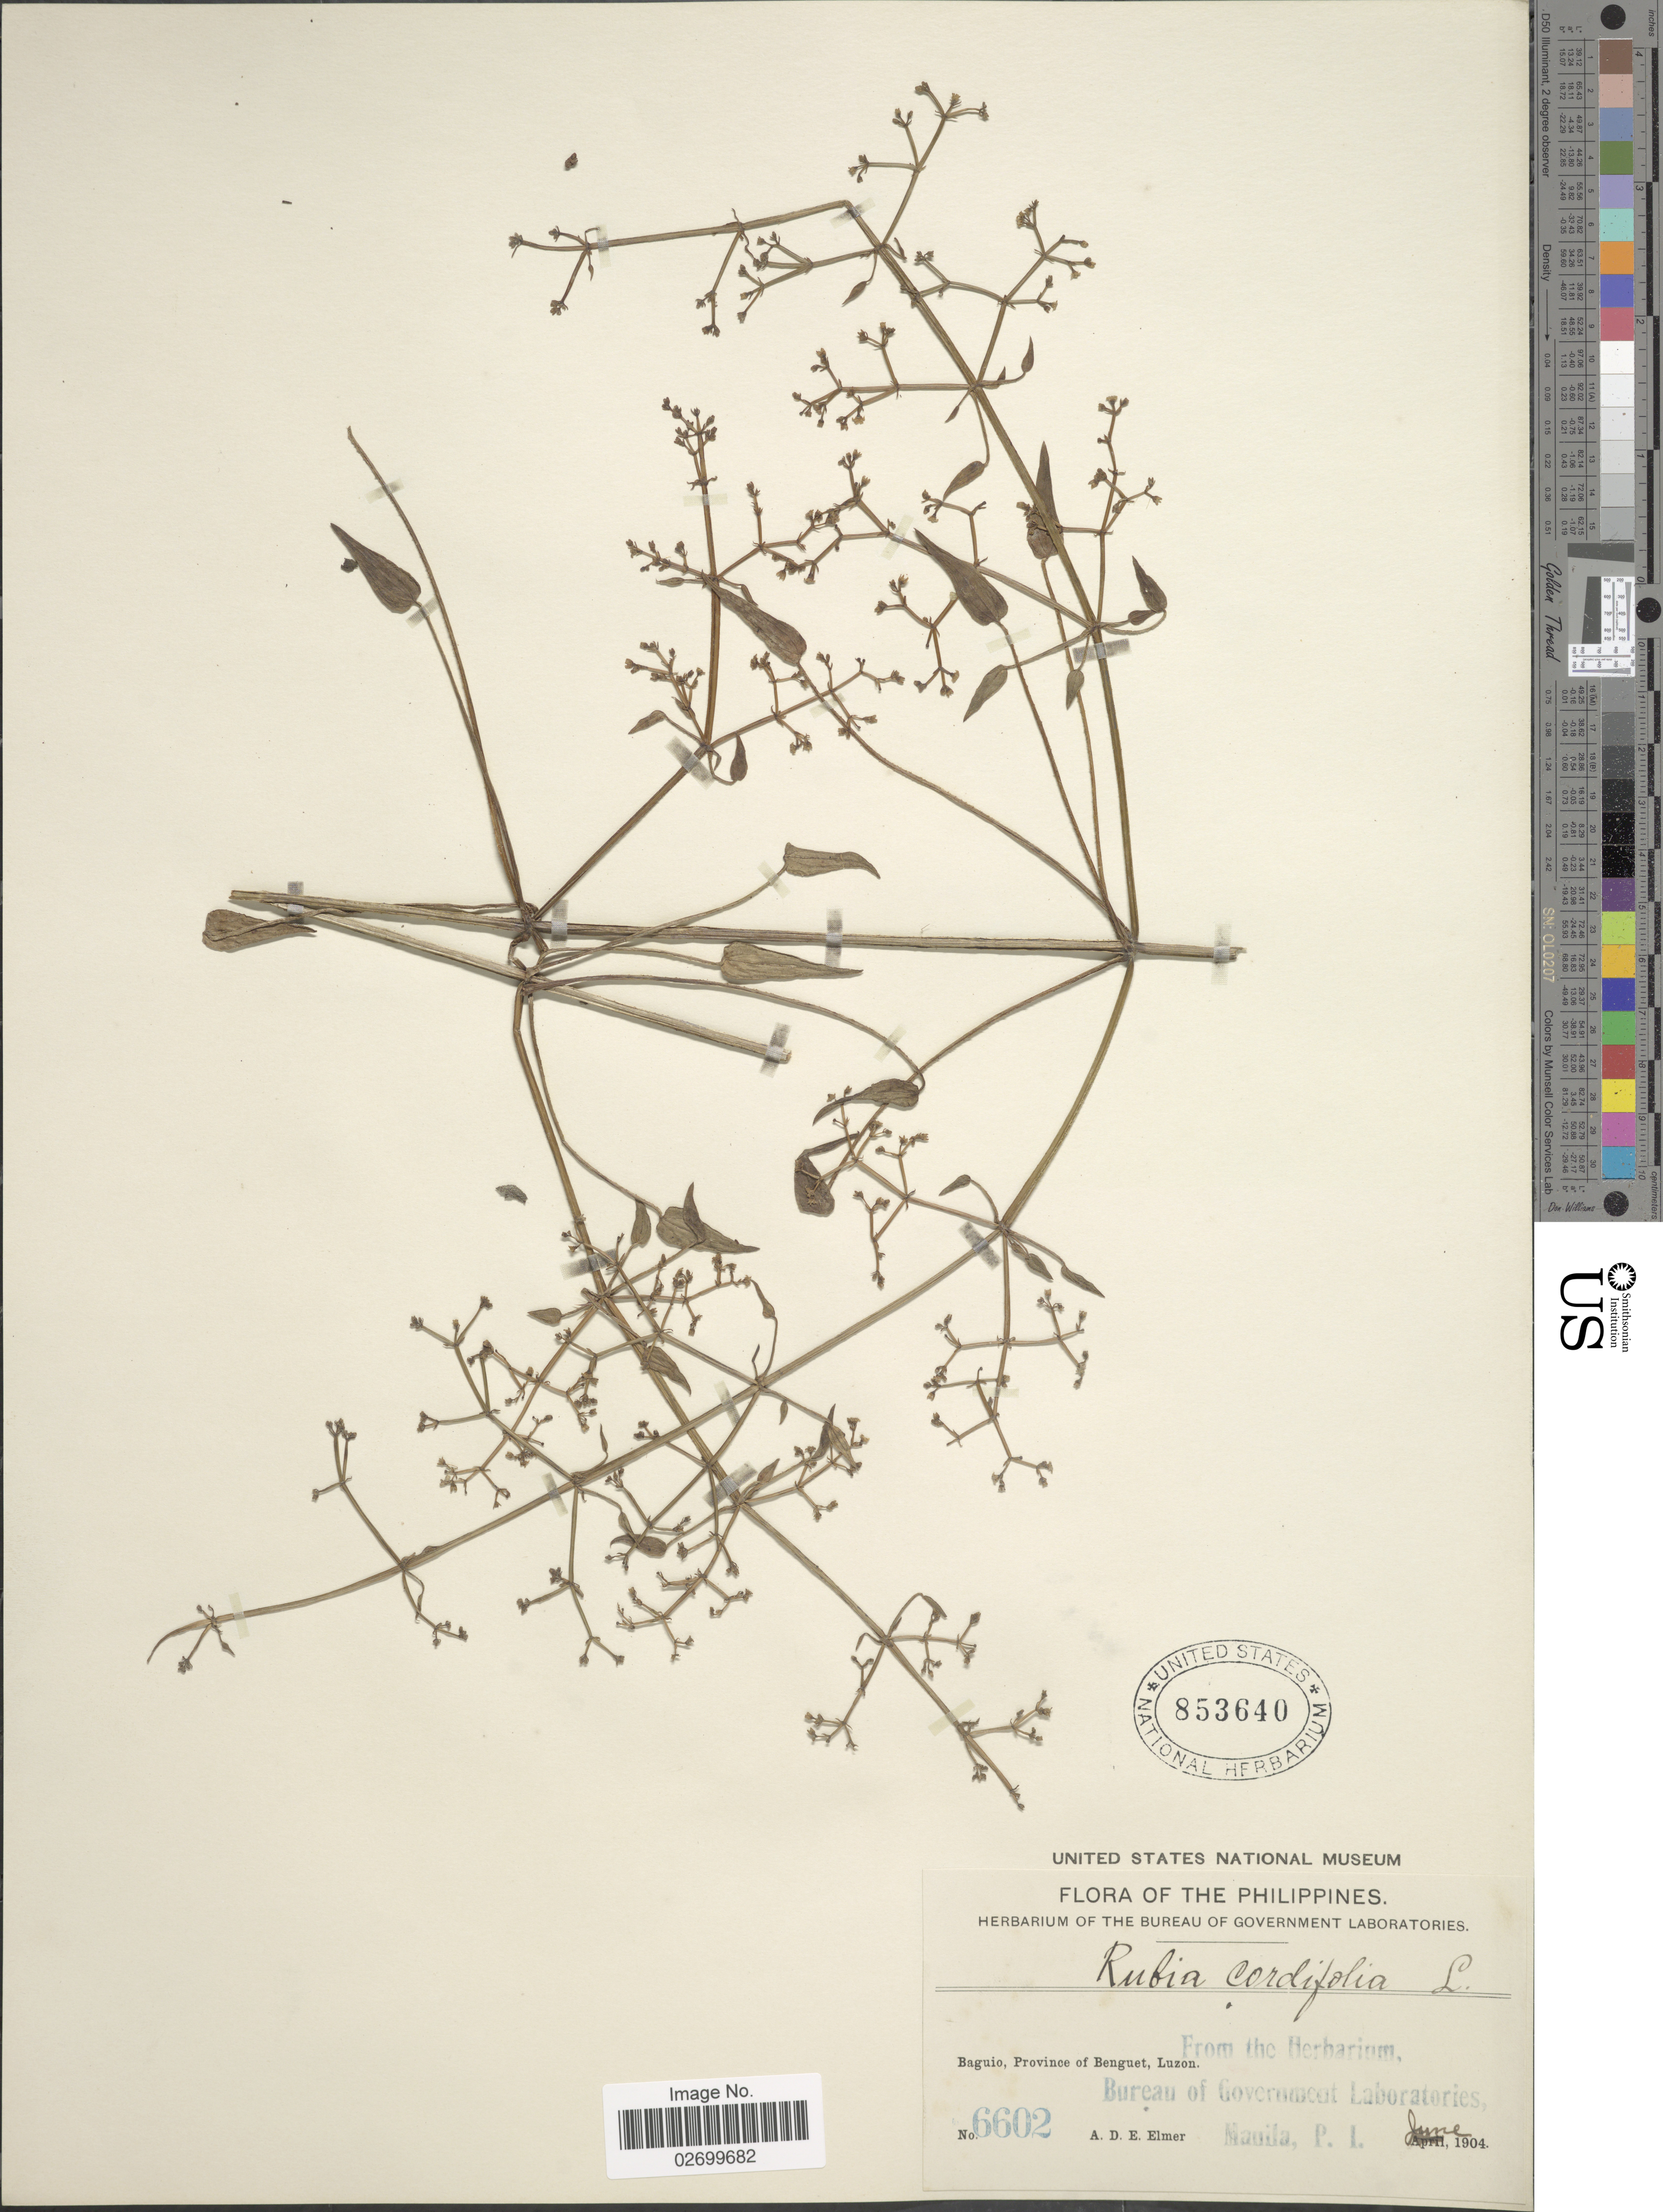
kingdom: Plantae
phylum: Tracheophyta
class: Magnoliopsida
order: Gentianales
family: Rubiaceae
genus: Rubia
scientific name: Rubia cordifolia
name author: L.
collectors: A. D. E. Elmer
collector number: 6602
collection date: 1904-06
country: Philippines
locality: Baguio, Province of Benguet, Luzon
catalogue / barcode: US 853640